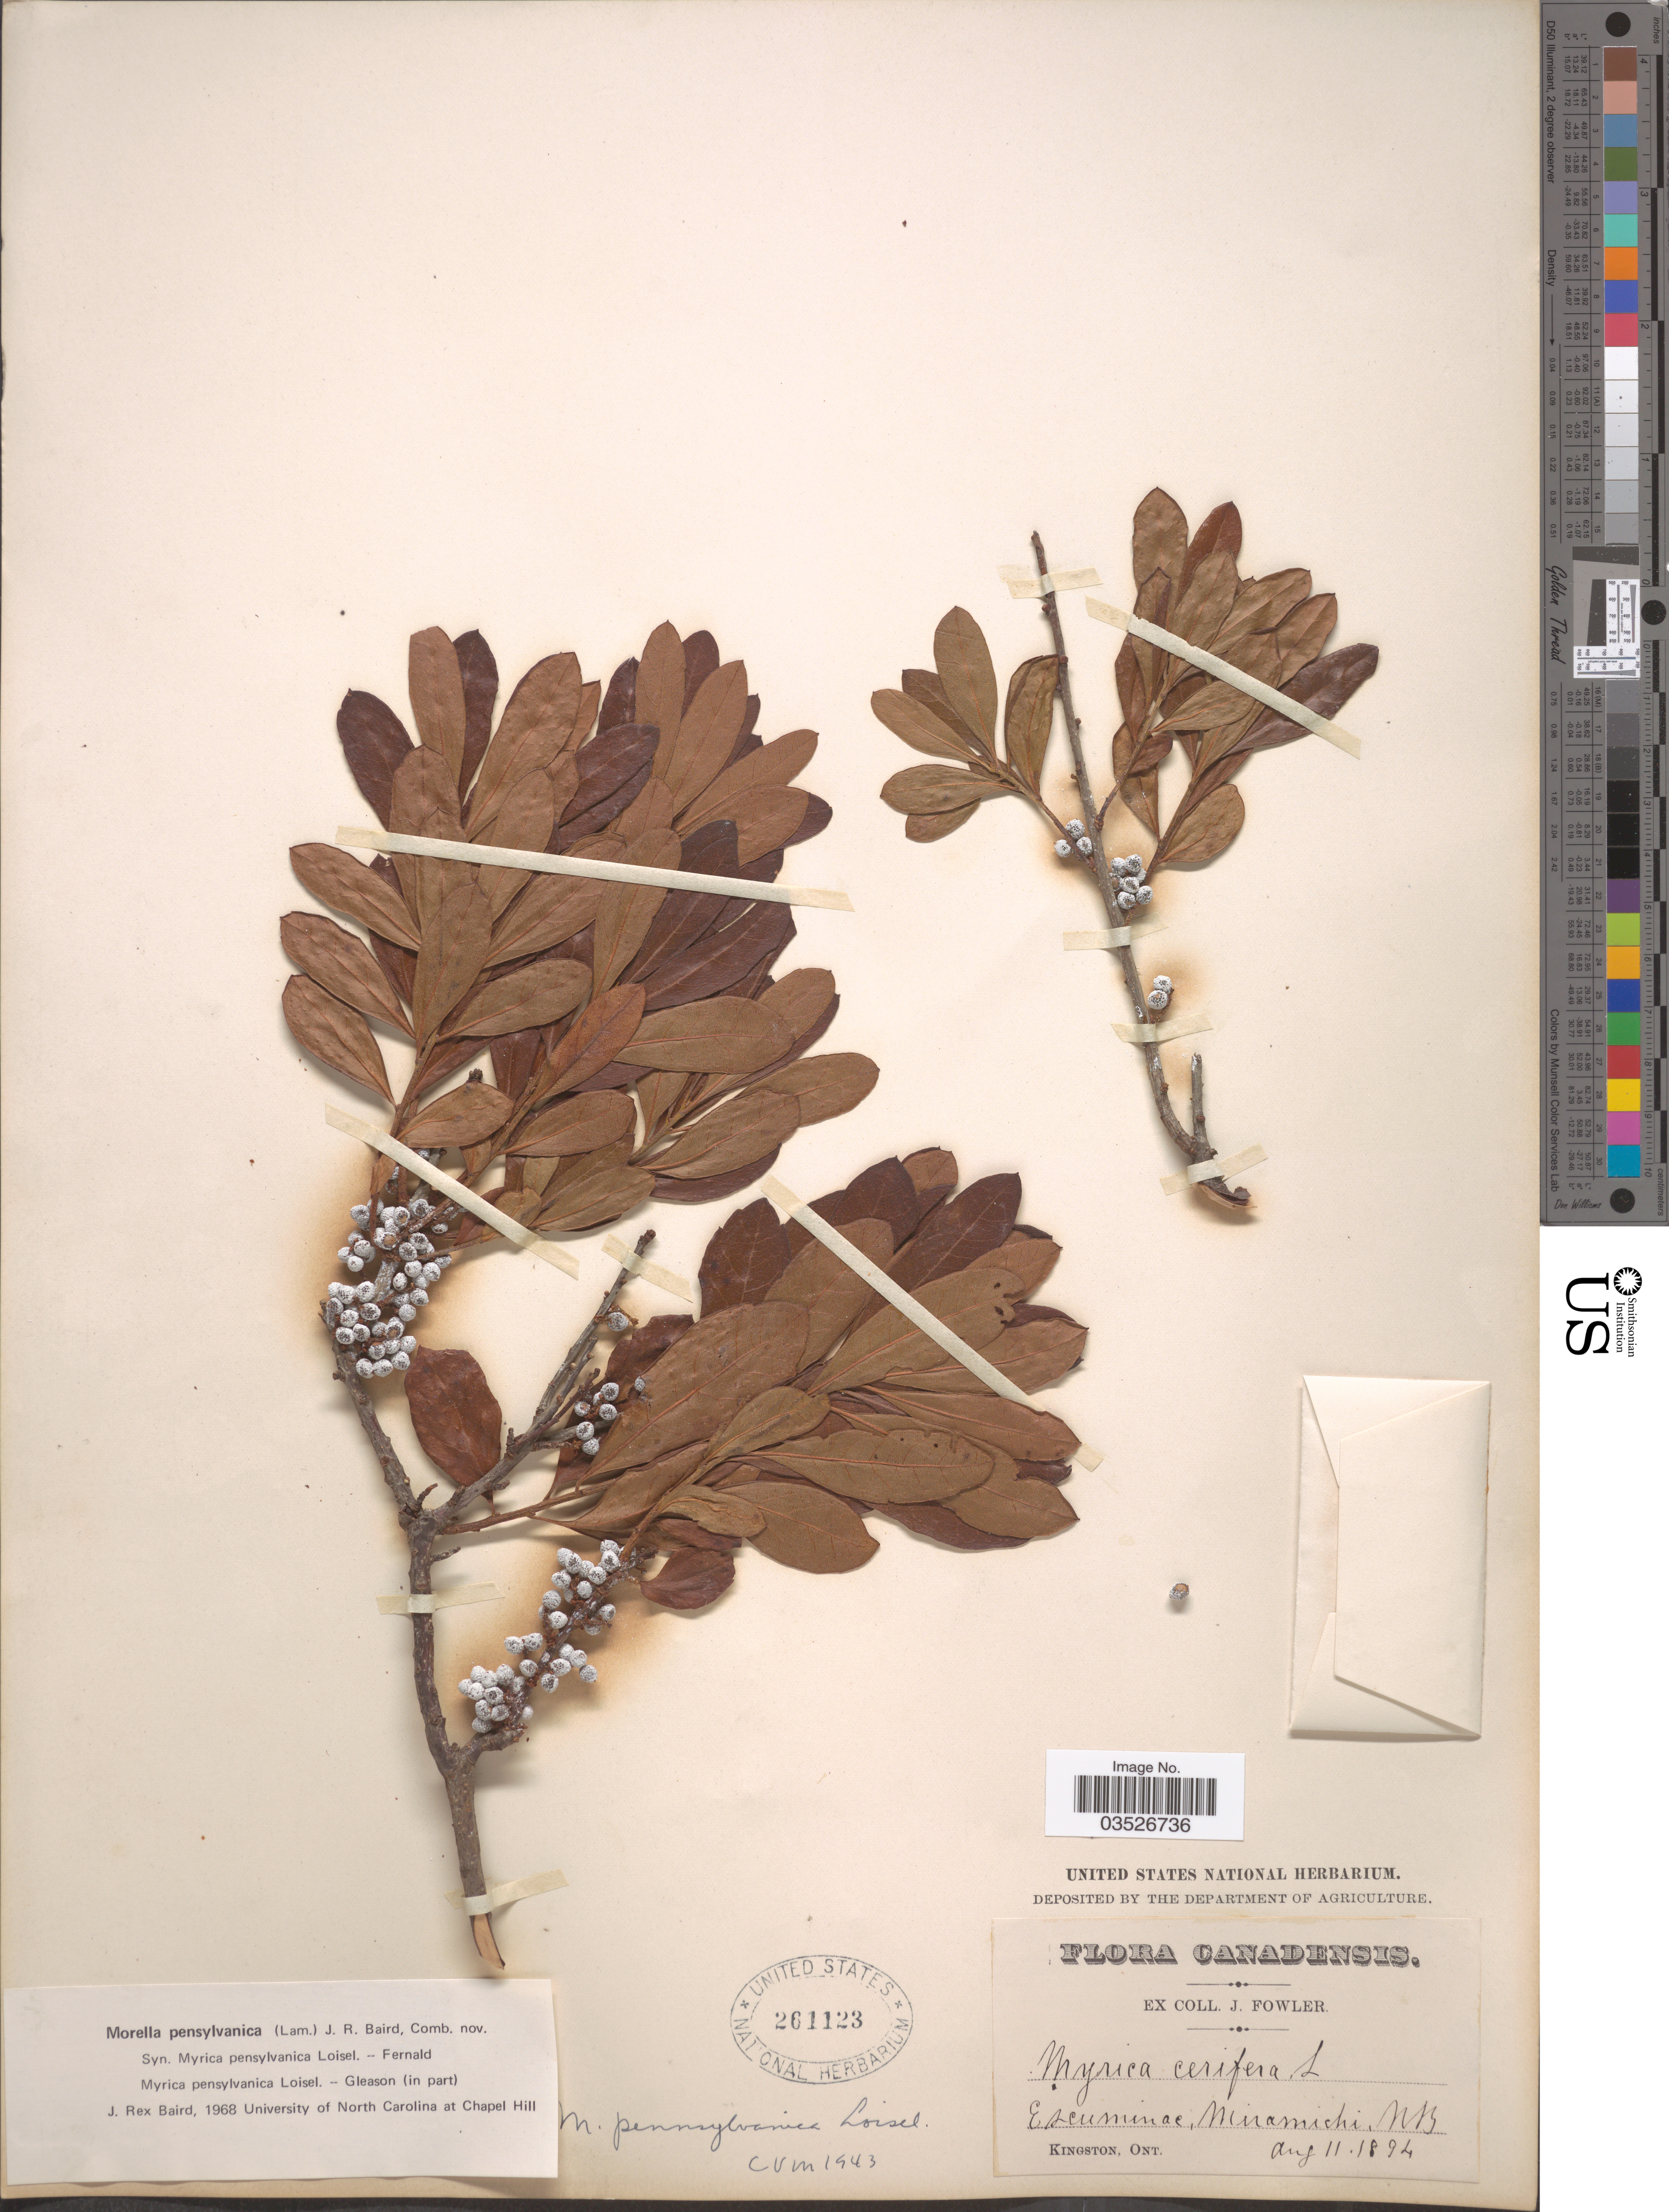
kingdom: Plantae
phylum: Tracheophyta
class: Magnoliopsida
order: Fagales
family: Myricaceae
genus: Morella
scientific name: Morella pensylvanica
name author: (Mirb.) Kartesz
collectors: J. Fowler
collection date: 1894-08-11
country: Canada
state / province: New Brunswick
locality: Escuminae, Miramichi.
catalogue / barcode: US 261123